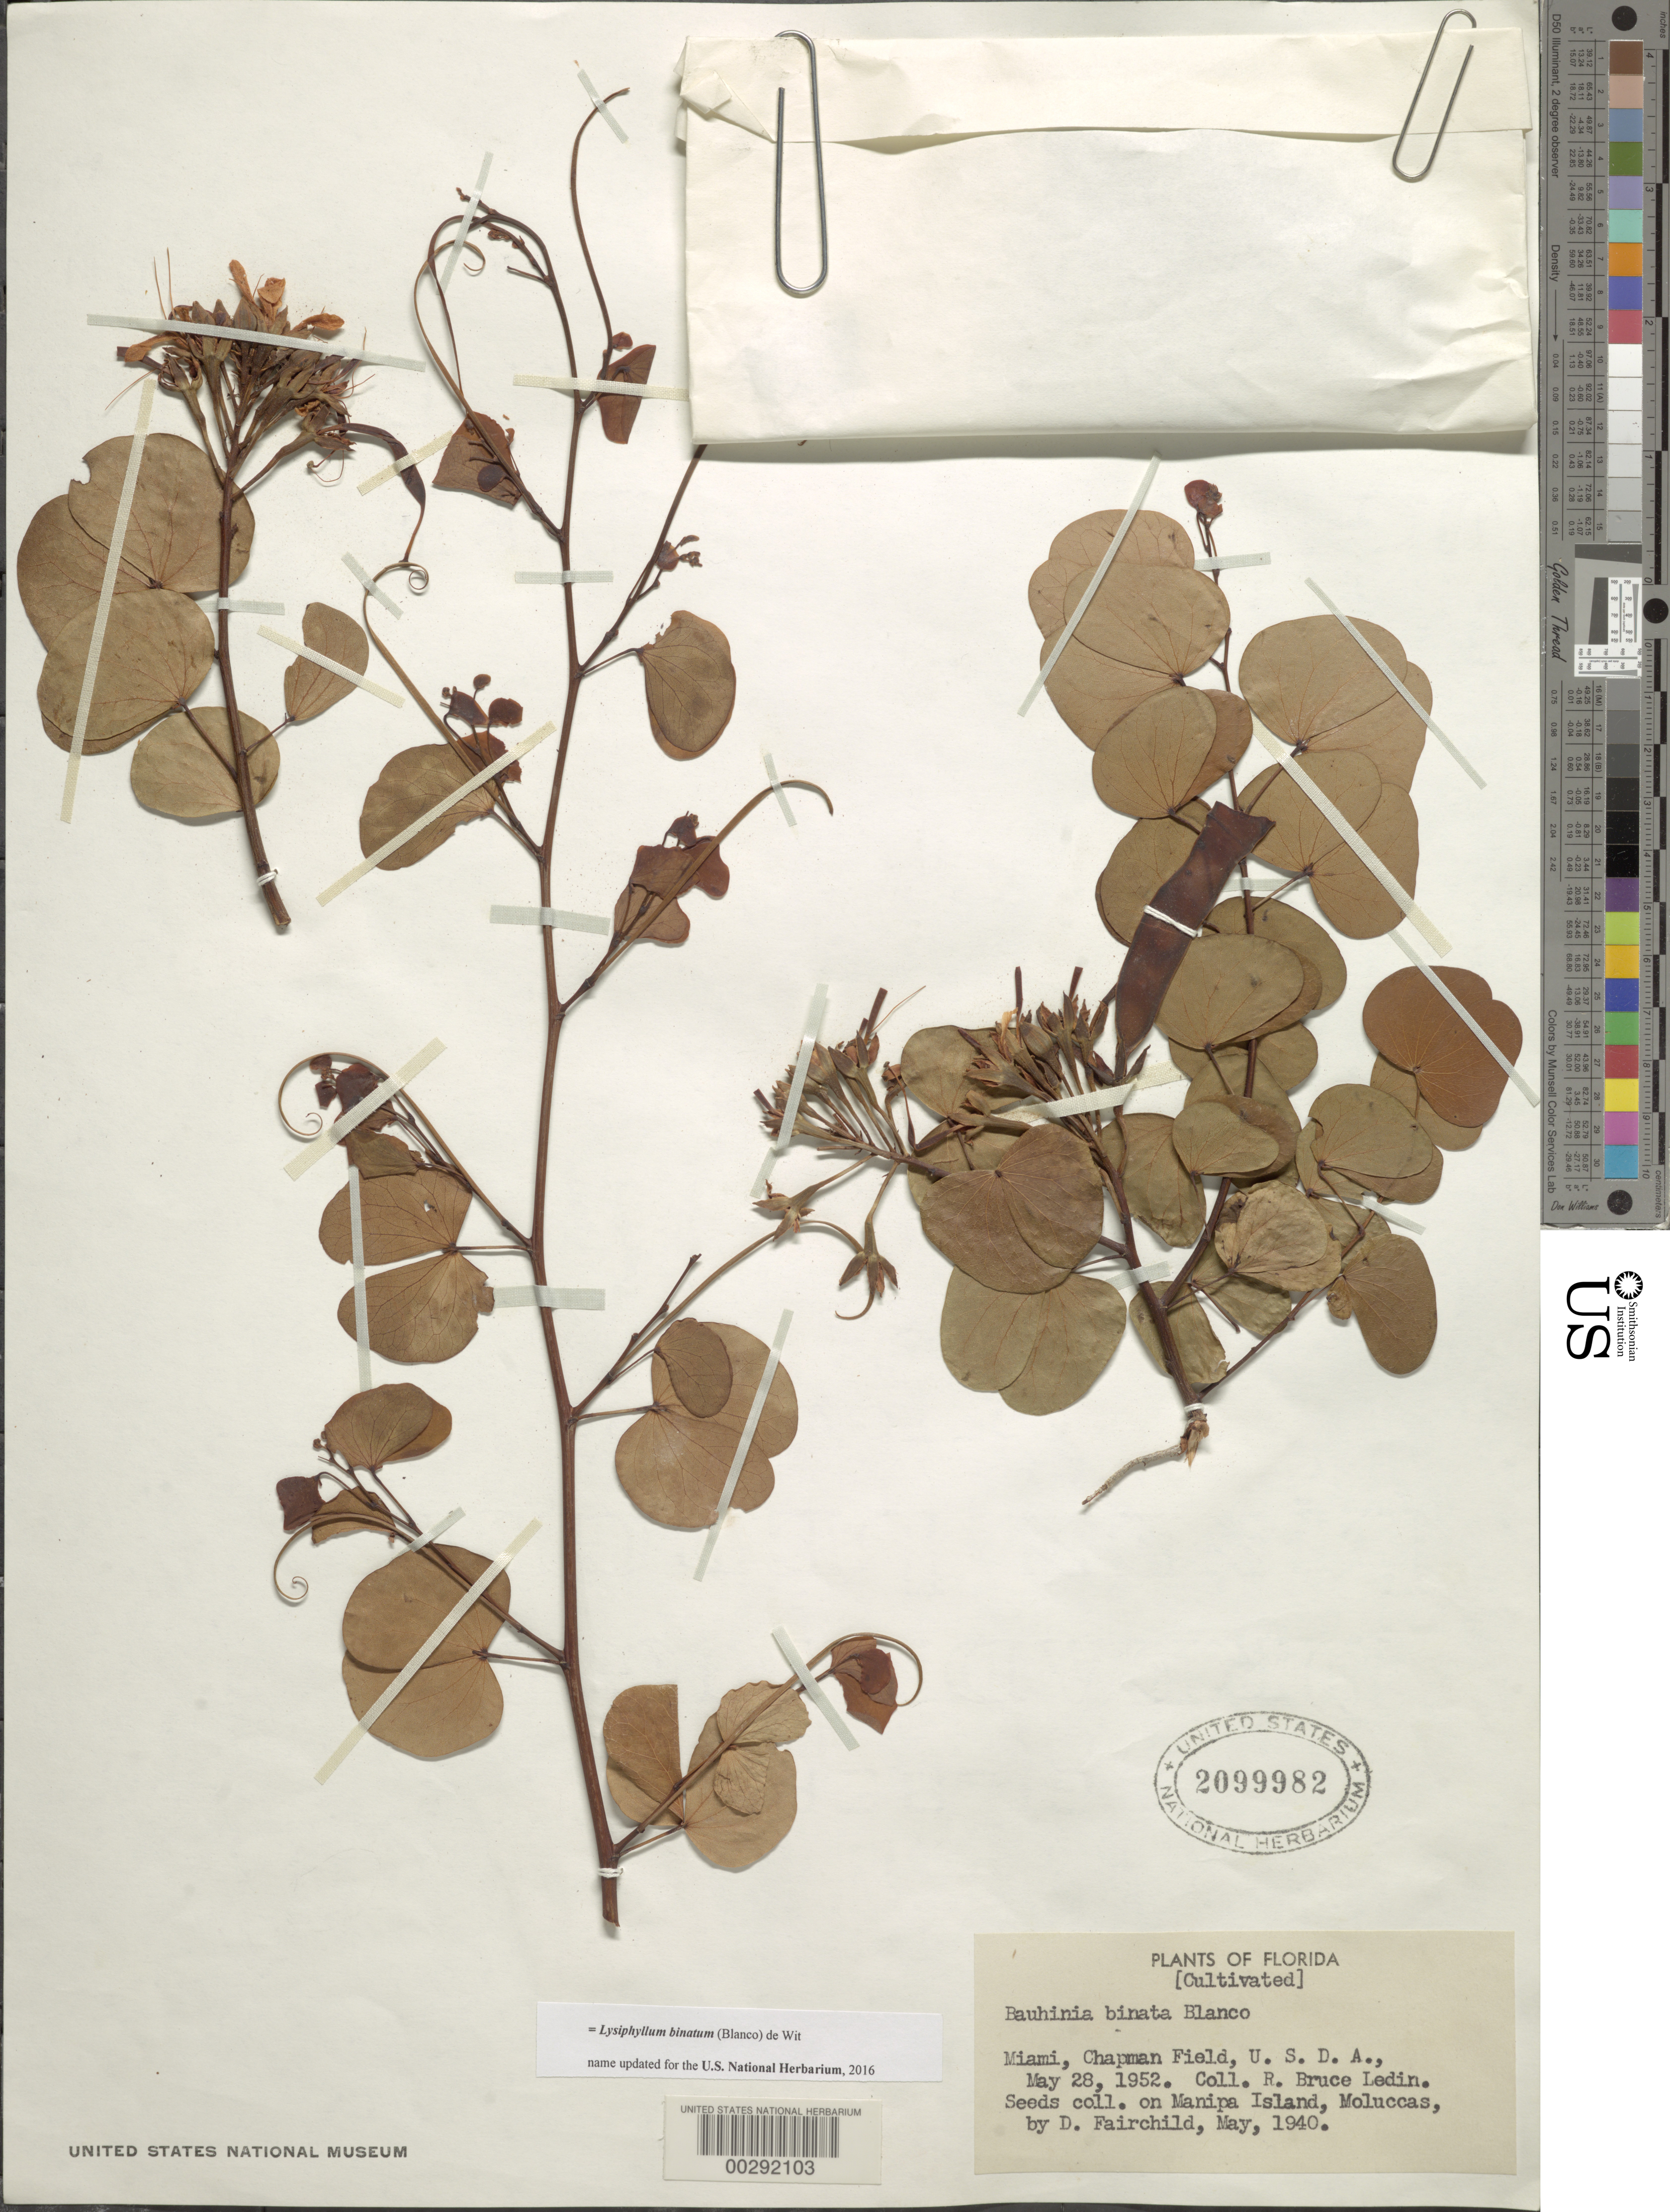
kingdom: Plantae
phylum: Tracheophyta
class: Magnoliopsida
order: Fabales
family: Fabaceae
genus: Tessmannia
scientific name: Tessmannia dewildemaniana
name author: Harms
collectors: R. Ledin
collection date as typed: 28 May 1952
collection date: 1952-05-28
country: United States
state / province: Florida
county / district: Dade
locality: Miami, chapman field, u.s.d.a.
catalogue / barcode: US 2099982